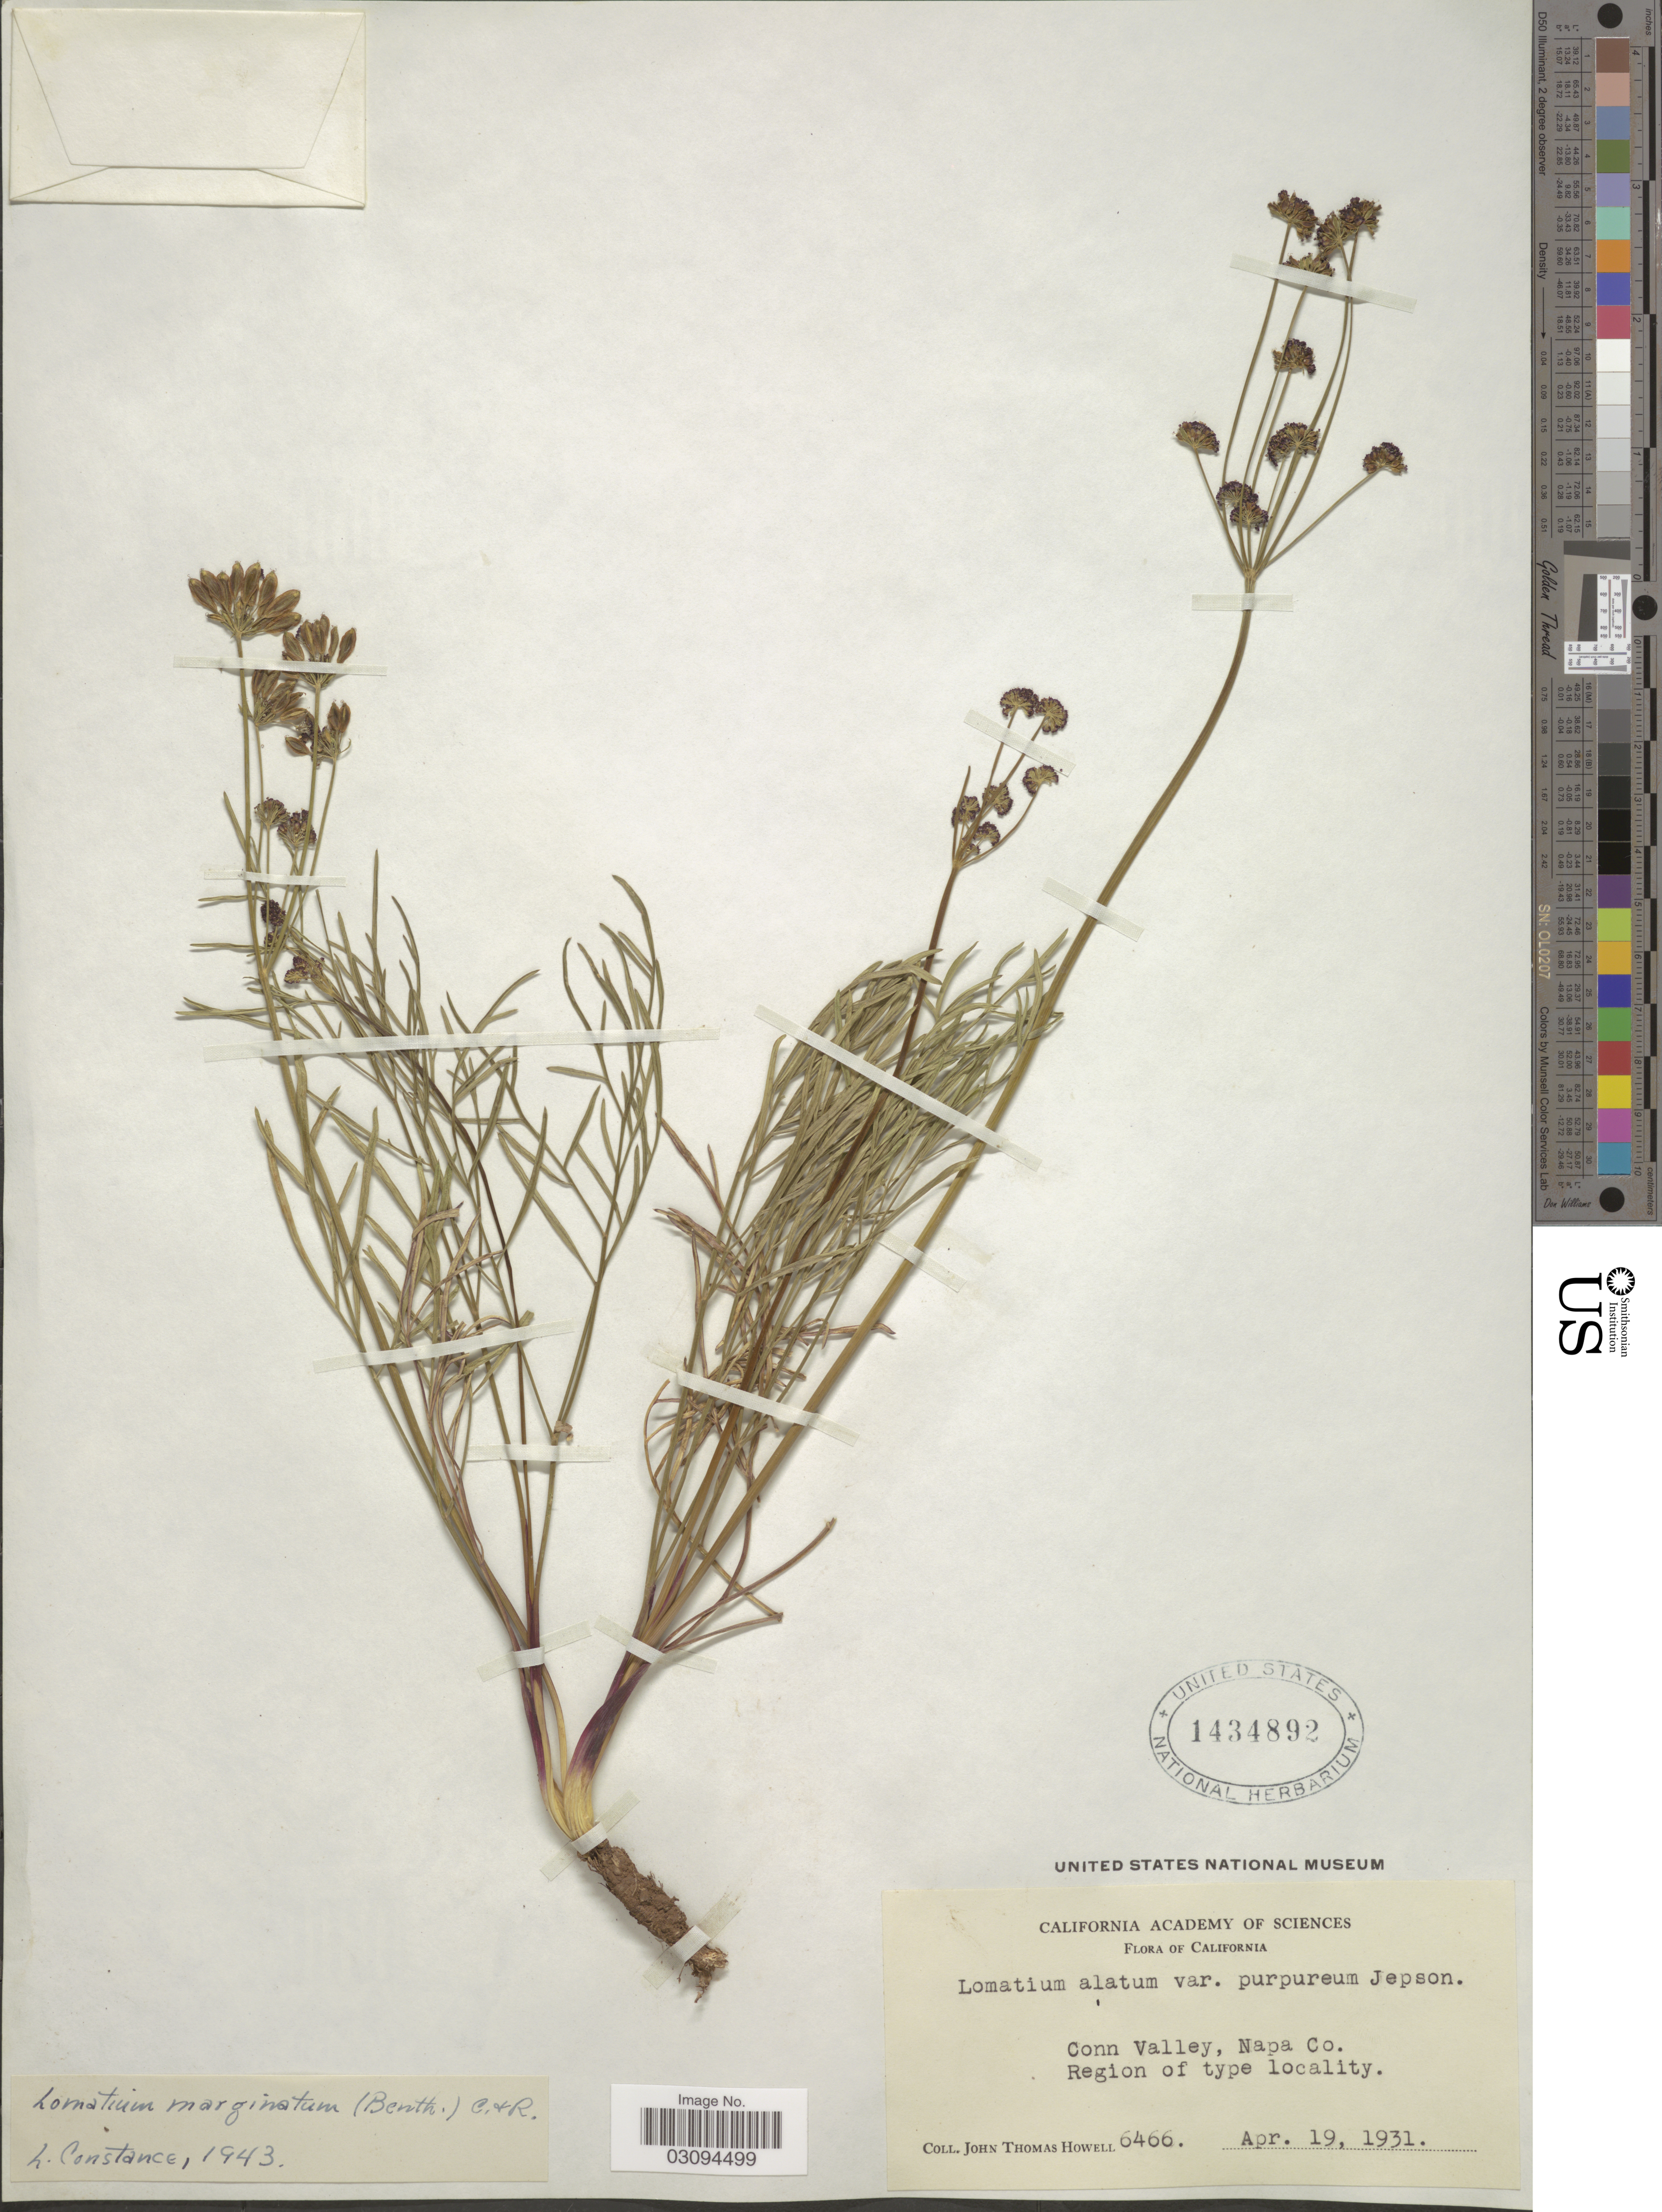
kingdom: Plantae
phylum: Tracheophyta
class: Magnoliopsida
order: Apiales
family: Apiaceae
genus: Lomatium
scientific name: Lomatium marginatum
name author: (Benth.) J.M. Coult. & Rose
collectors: J. T. Howell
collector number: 6466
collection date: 1931-04-19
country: United States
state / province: California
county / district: Napa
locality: Conn Valley, Napa Co. Region of type locality.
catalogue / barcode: US 1434892